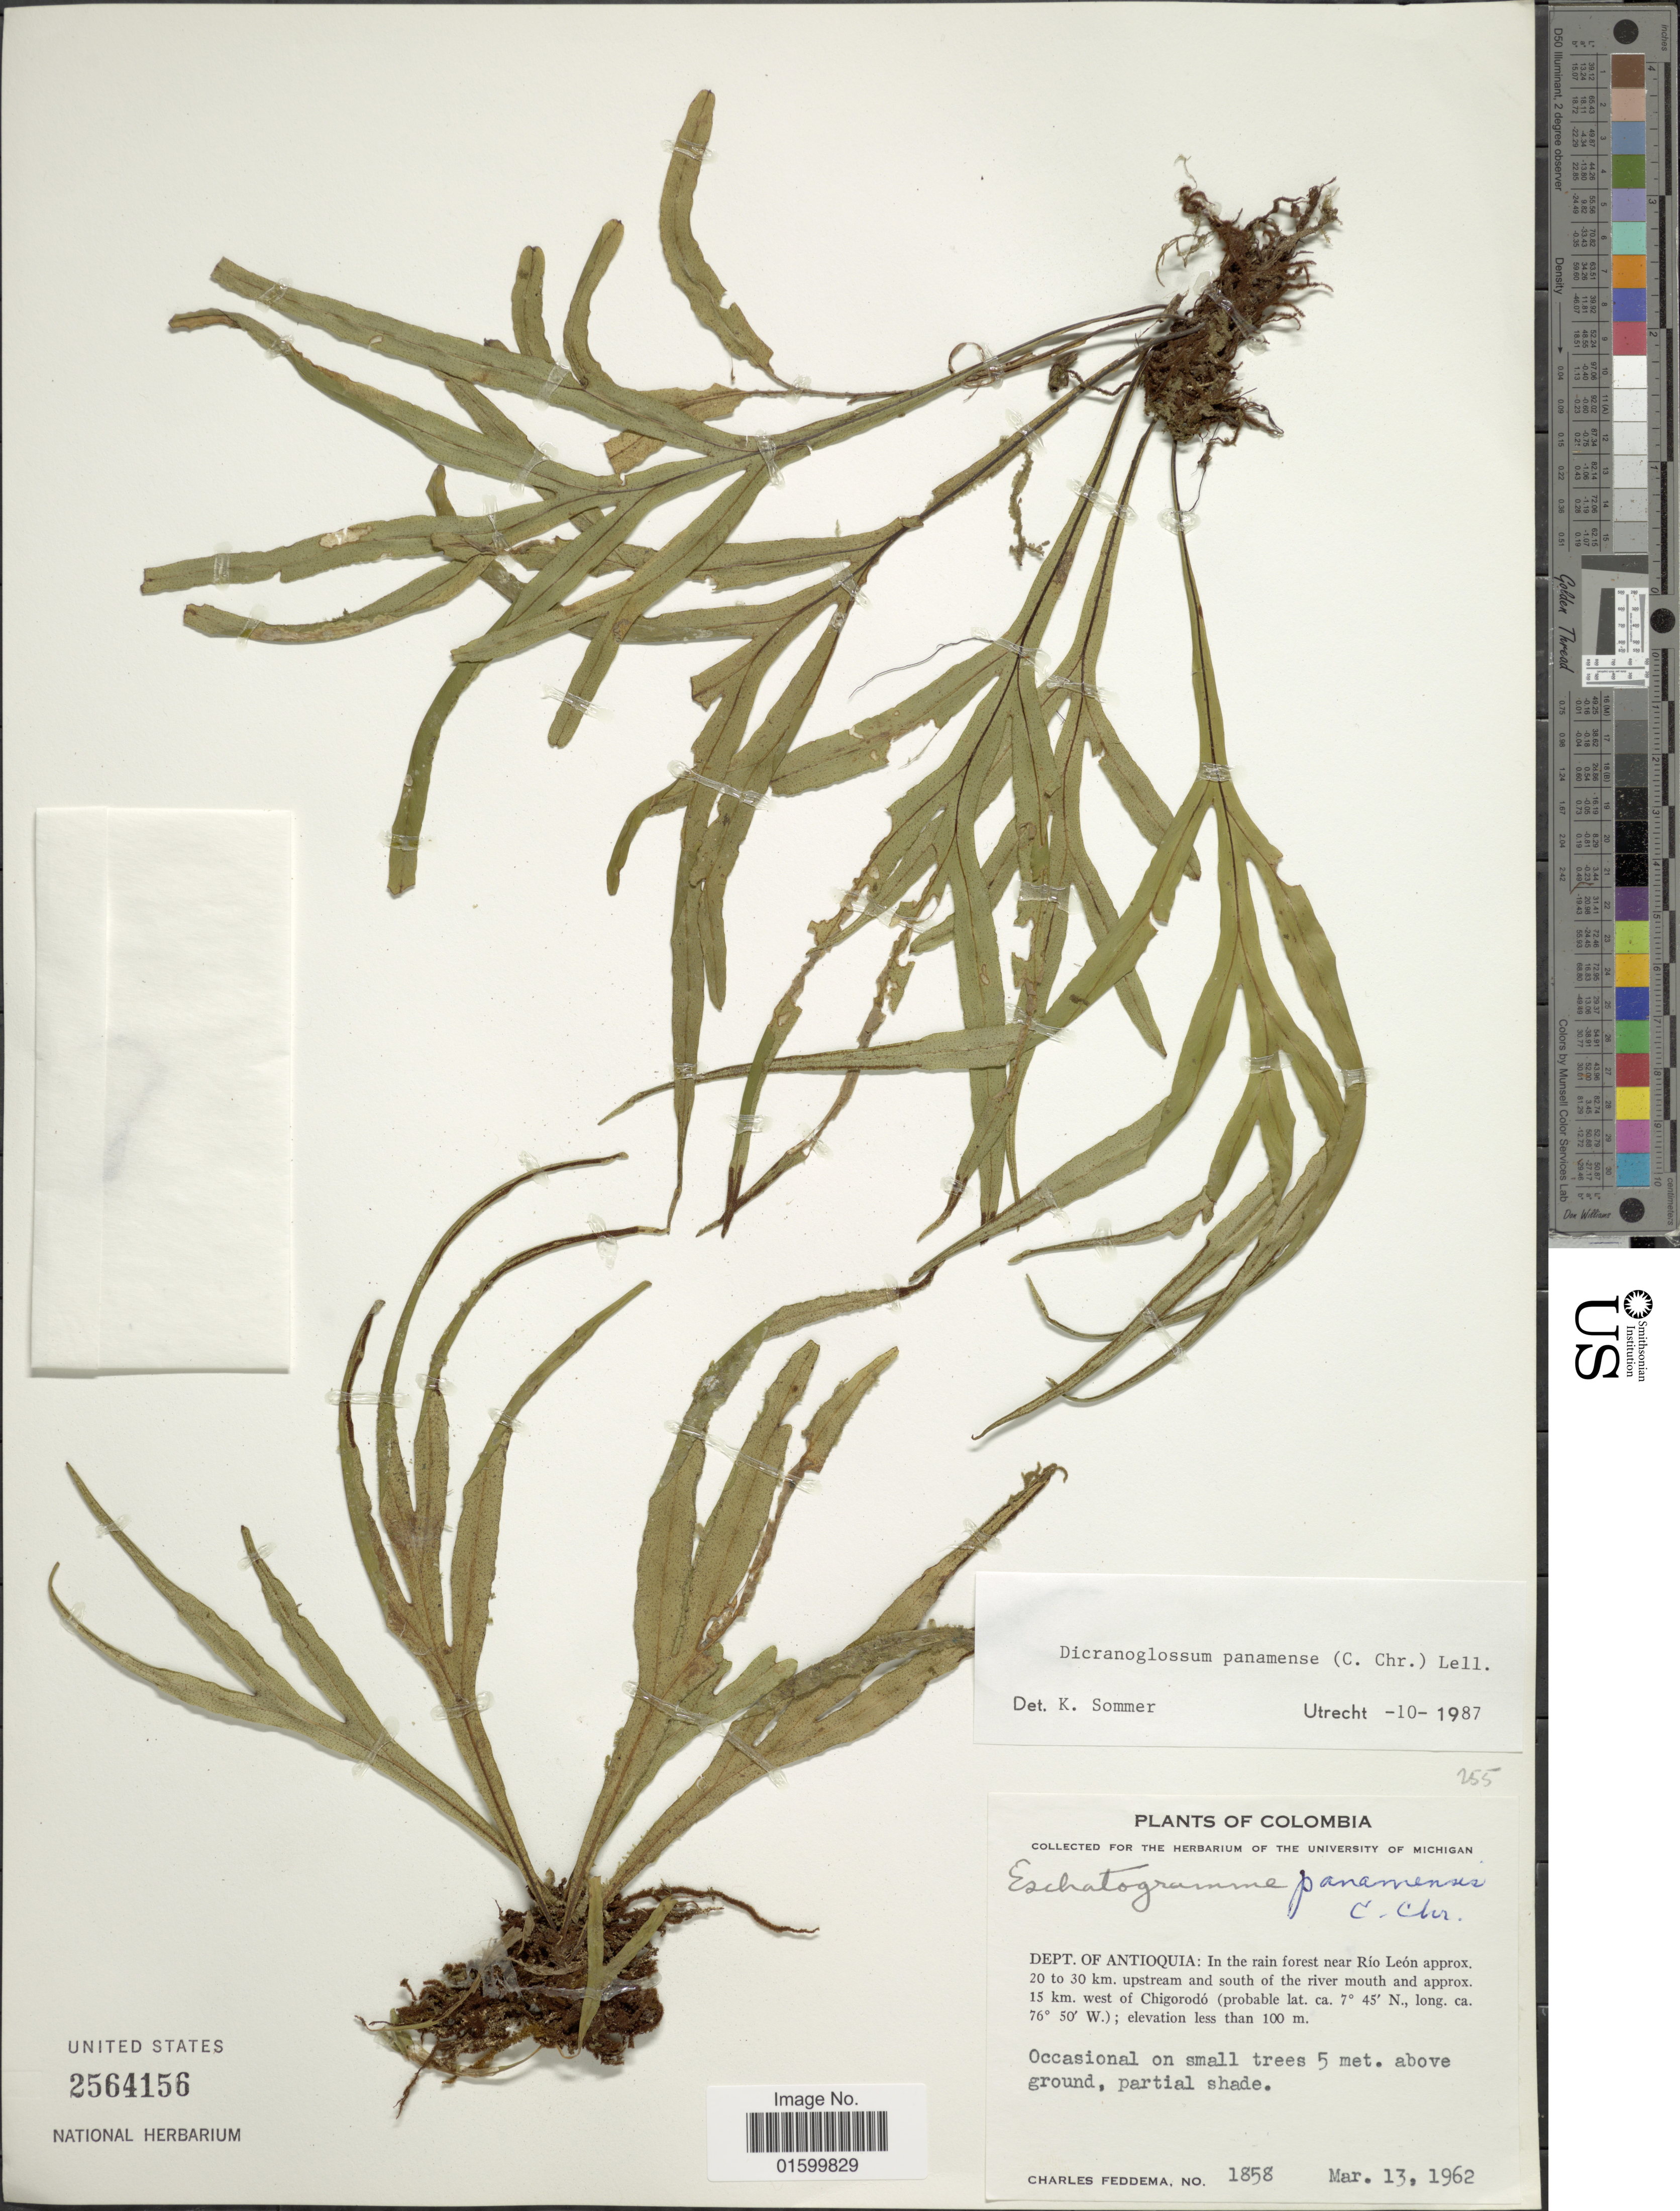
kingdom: Plantae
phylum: Tracheophyta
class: Polypodiopsida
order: Polypodiales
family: Polypodiaceae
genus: Pleopeltis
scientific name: Pleopeltis panamensis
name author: (Weath.) Pic. Serm.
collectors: C. Feddema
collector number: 1858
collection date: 1962-03-13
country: Colombia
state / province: Antioquia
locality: Dept. of Antioquia, near Rio Leon approx. 20 to 30 km upstream and south of the river mouth and approx. 15 km west of Chigorodo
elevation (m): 100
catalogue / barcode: US 2564156